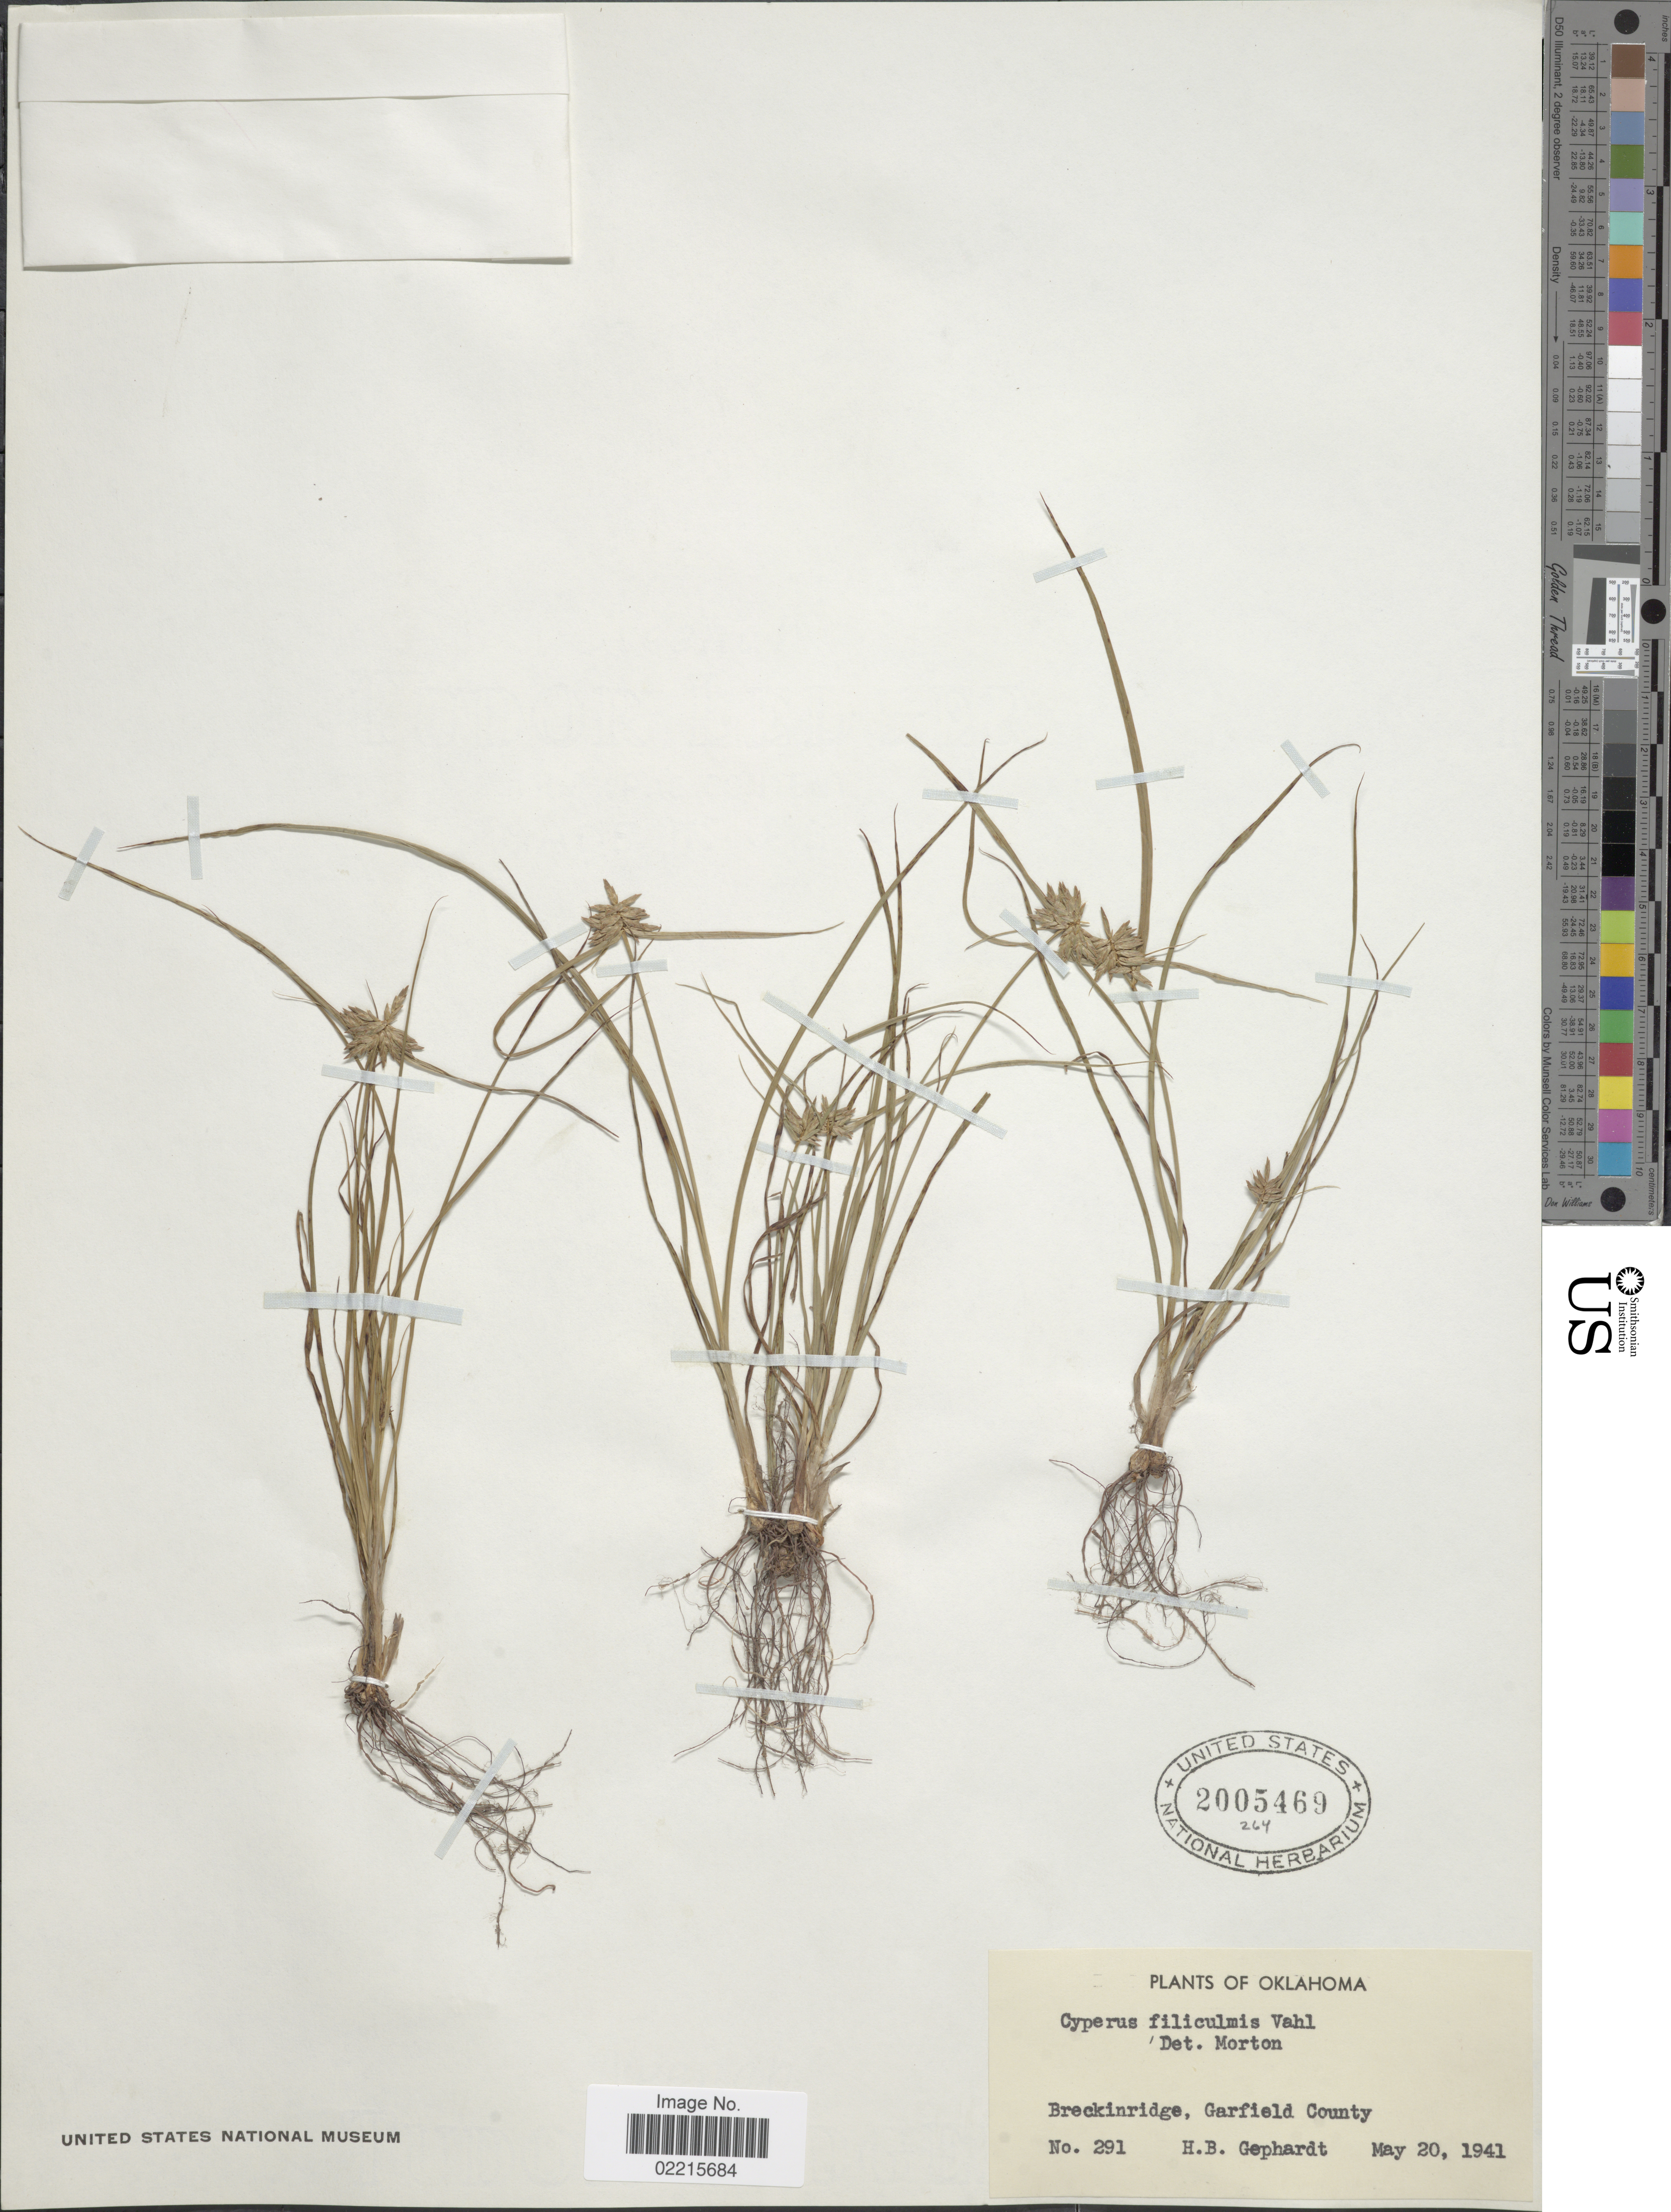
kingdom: Plantae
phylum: Tracheophyta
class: Liliopsida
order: Poales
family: Cyperaceae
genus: Cyperus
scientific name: Cyperus filiculmis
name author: Vahl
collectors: H. Gephardt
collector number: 291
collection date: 1941-05-20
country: United States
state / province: Oklahoma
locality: Breckinridge, Garfield County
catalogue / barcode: US 2005469